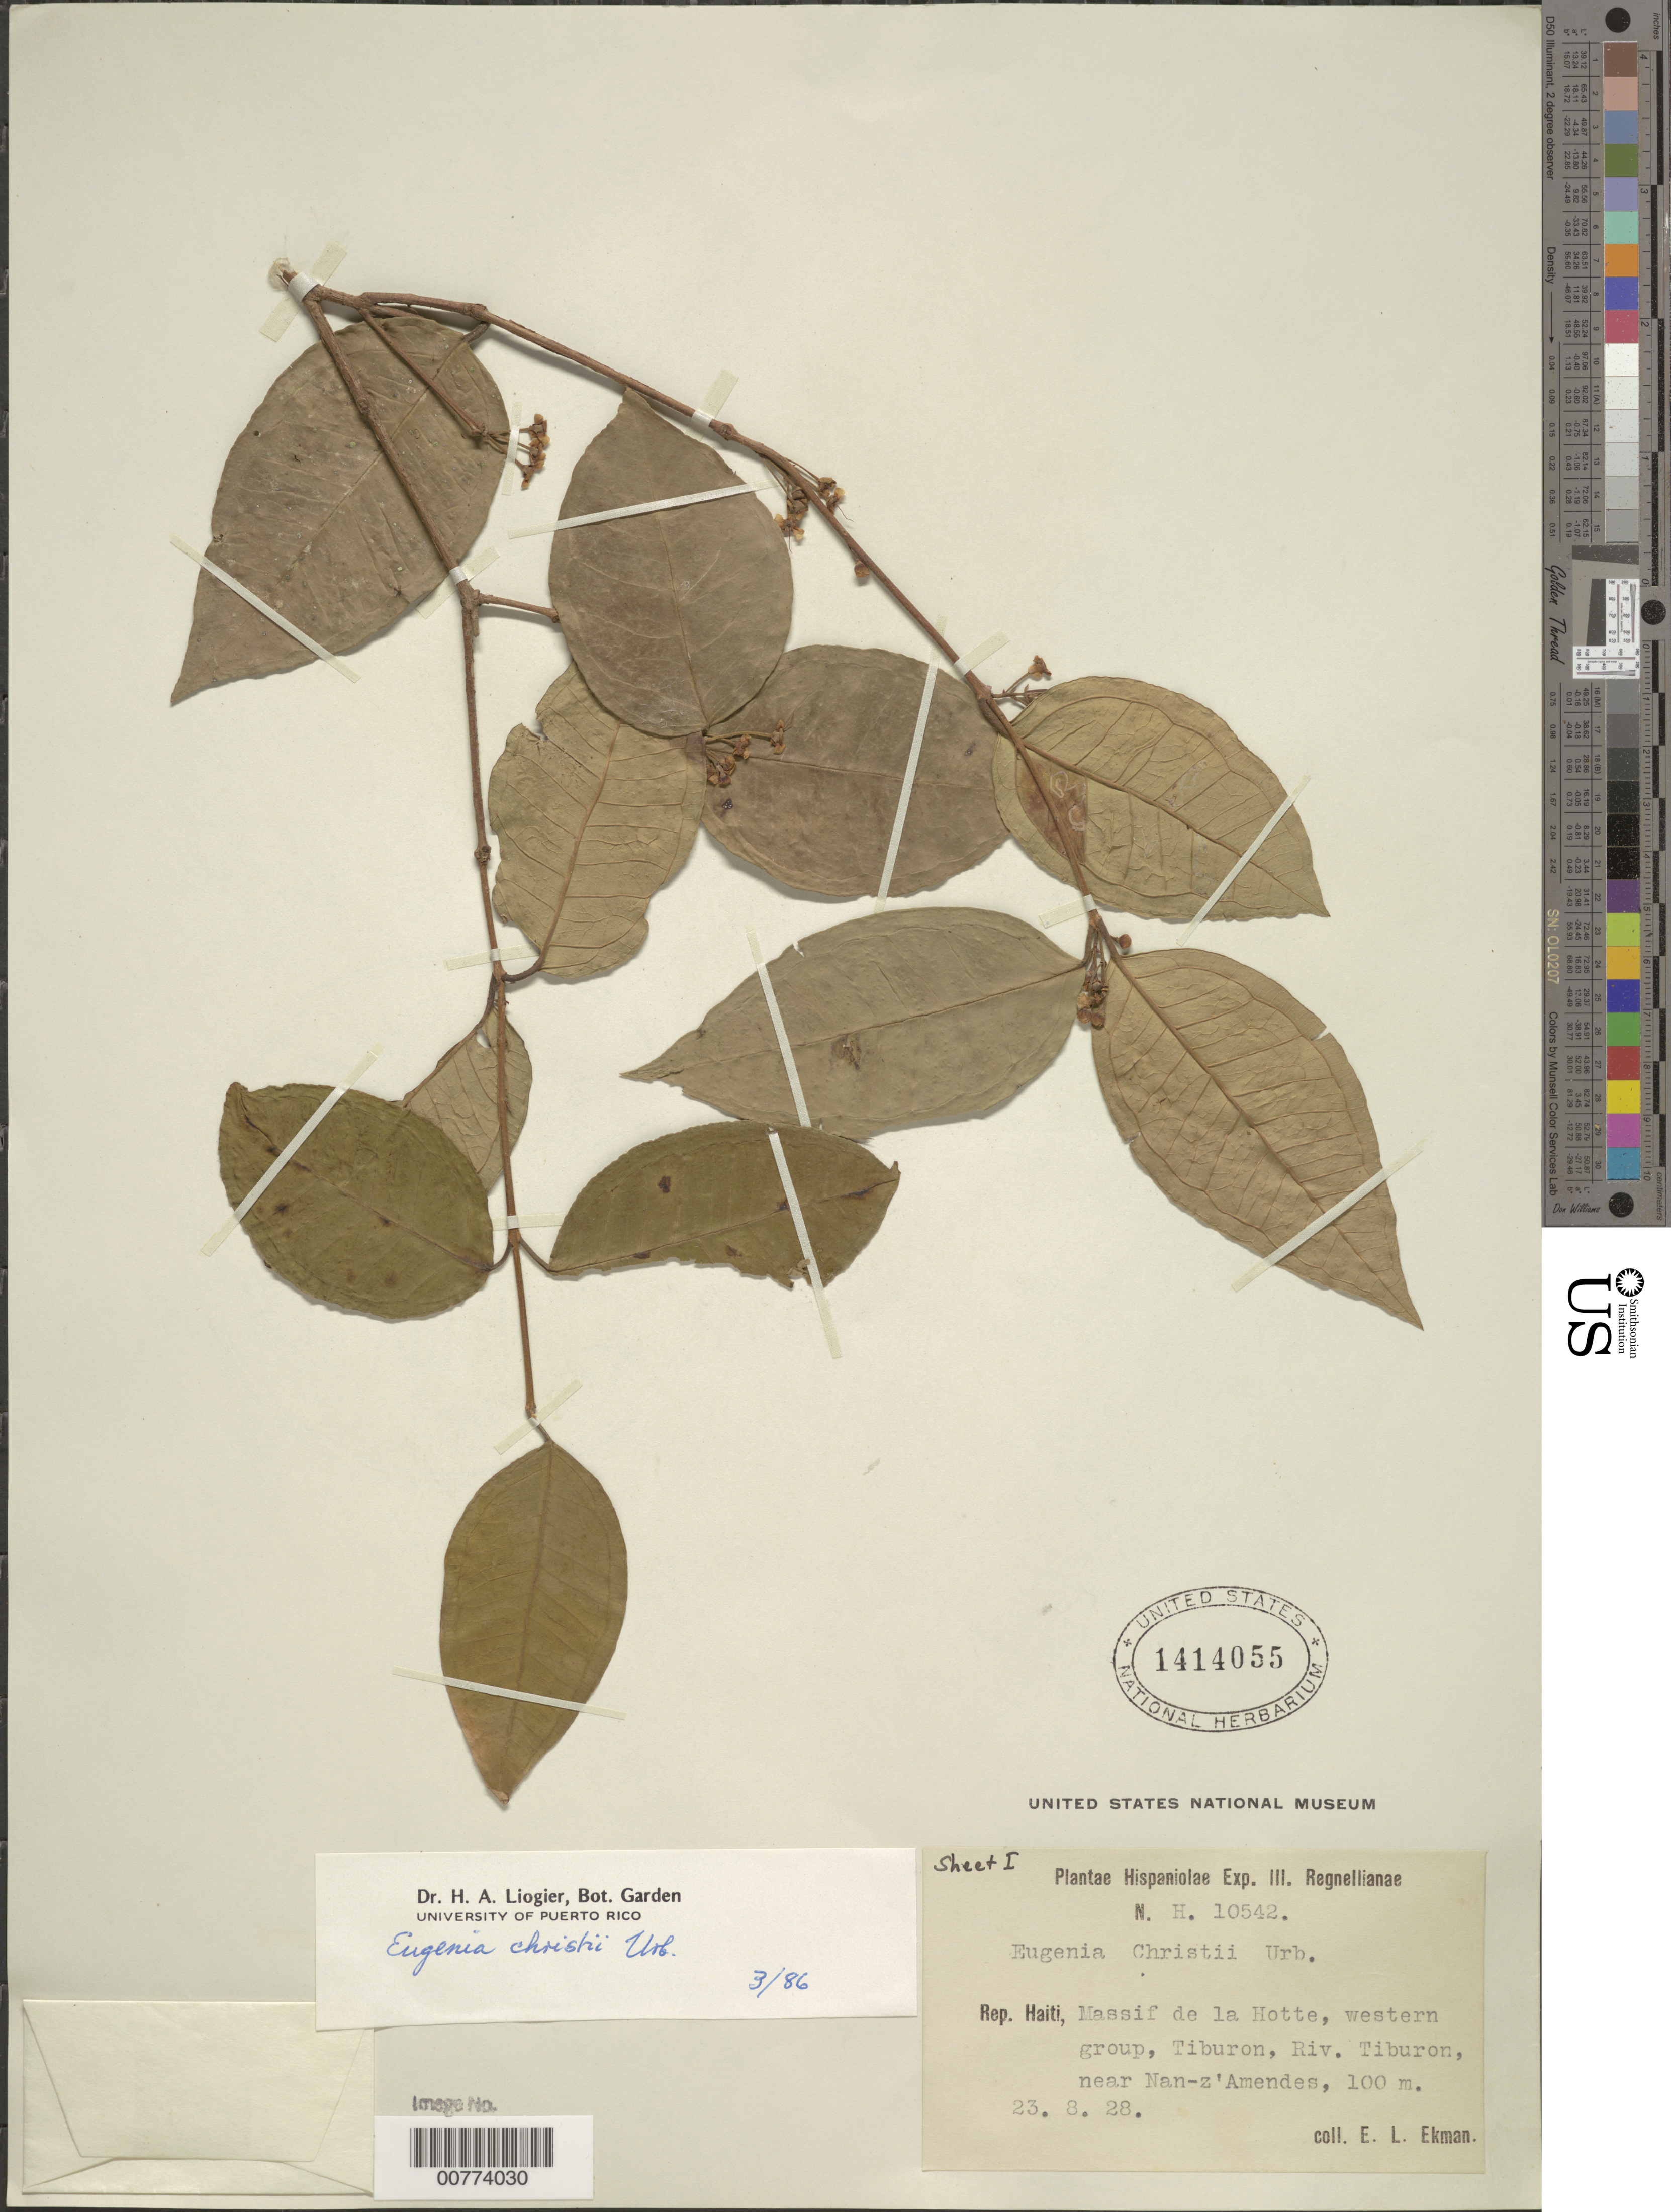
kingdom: Plantae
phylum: Tracheophyta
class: Magnoliopsida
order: Myrtales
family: Myrtaceae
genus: Eugenia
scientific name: Eugenia christii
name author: Urb.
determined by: Liogier, Alain H.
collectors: E. L. Ekman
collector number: H 10542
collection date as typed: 23 Aug 1928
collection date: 1928-08-23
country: Haiti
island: Hispaniola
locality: Massif de la Hotte, western group, Tiburon, Riv. Tiburon, near Nan-z'Amendes.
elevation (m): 100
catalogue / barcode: US 1414055